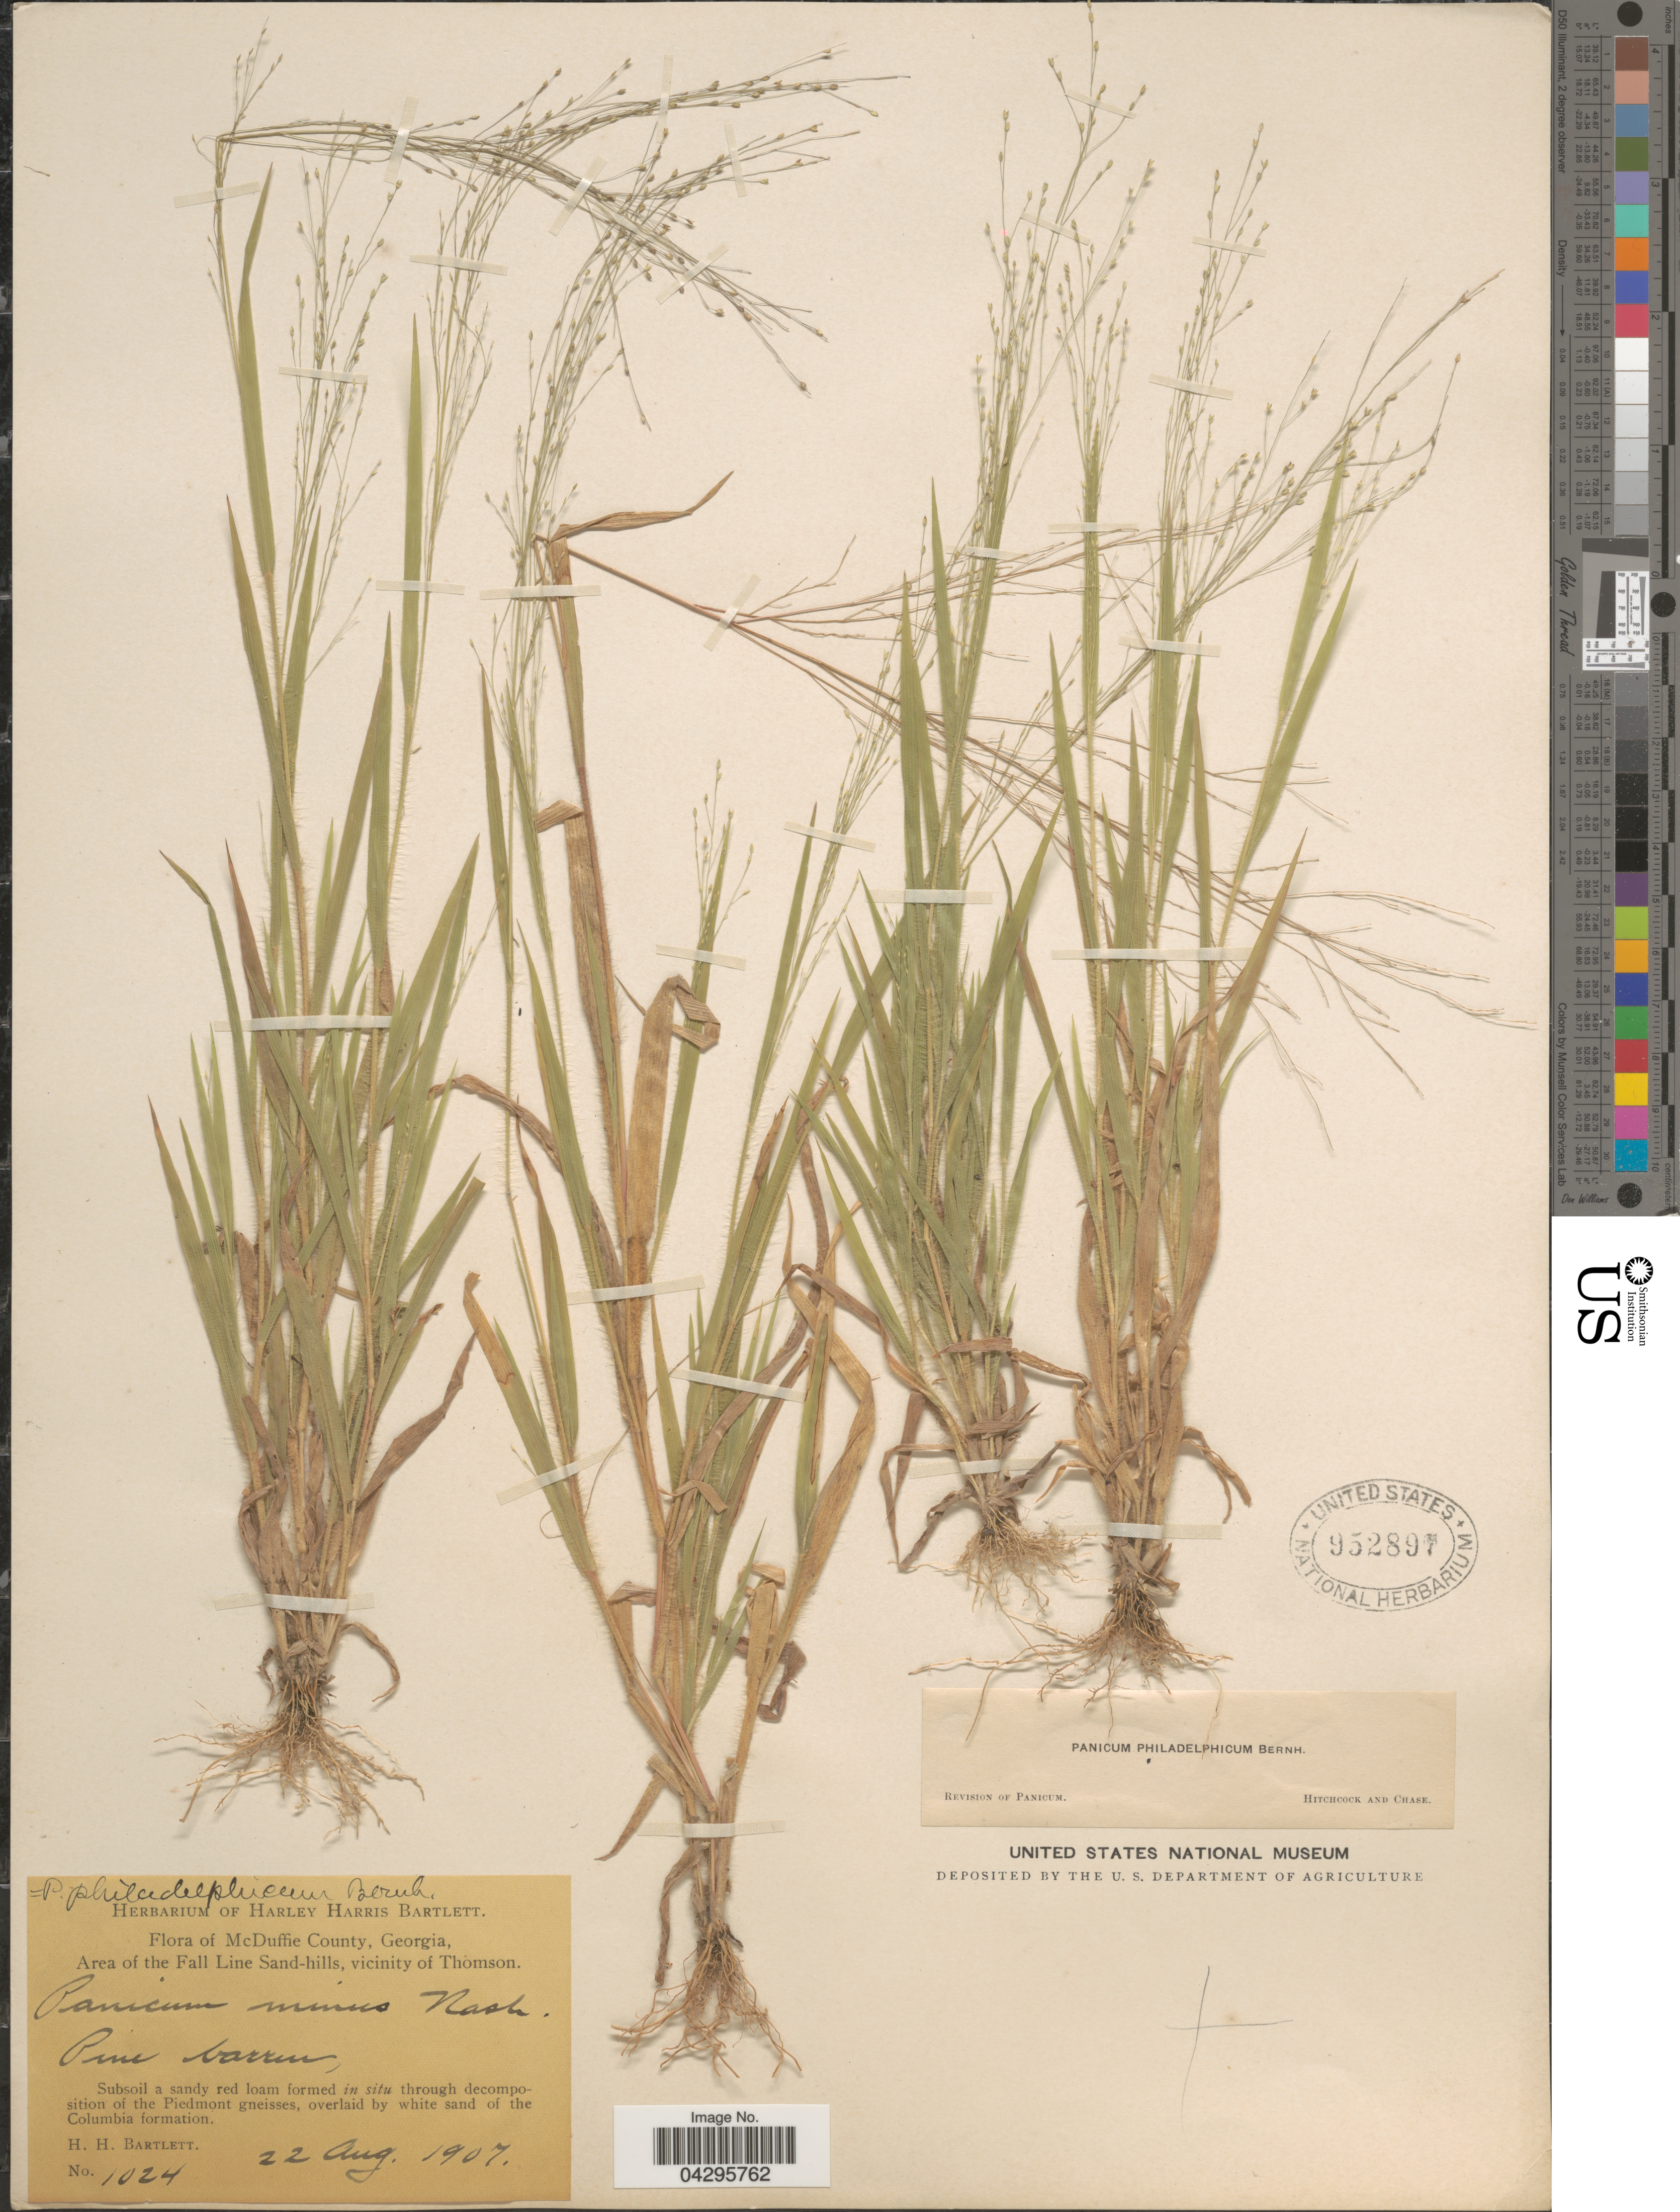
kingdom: Plantae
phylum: Tracheophyta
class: Liliopsida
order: Poales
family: Poaceae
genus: Panicum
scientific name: Panicum philadelphicum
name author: Bernh. ex Trin.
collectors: H. H. Bartlett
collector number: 1024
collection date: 1907-08-22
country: United States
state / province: Georgia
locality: McDuffie County. Area of the Fall Line Sand-hills, vicinity of Thomson. Pine barren. Overlaid by white sand of the Columbia formation.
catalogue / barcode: US 952897